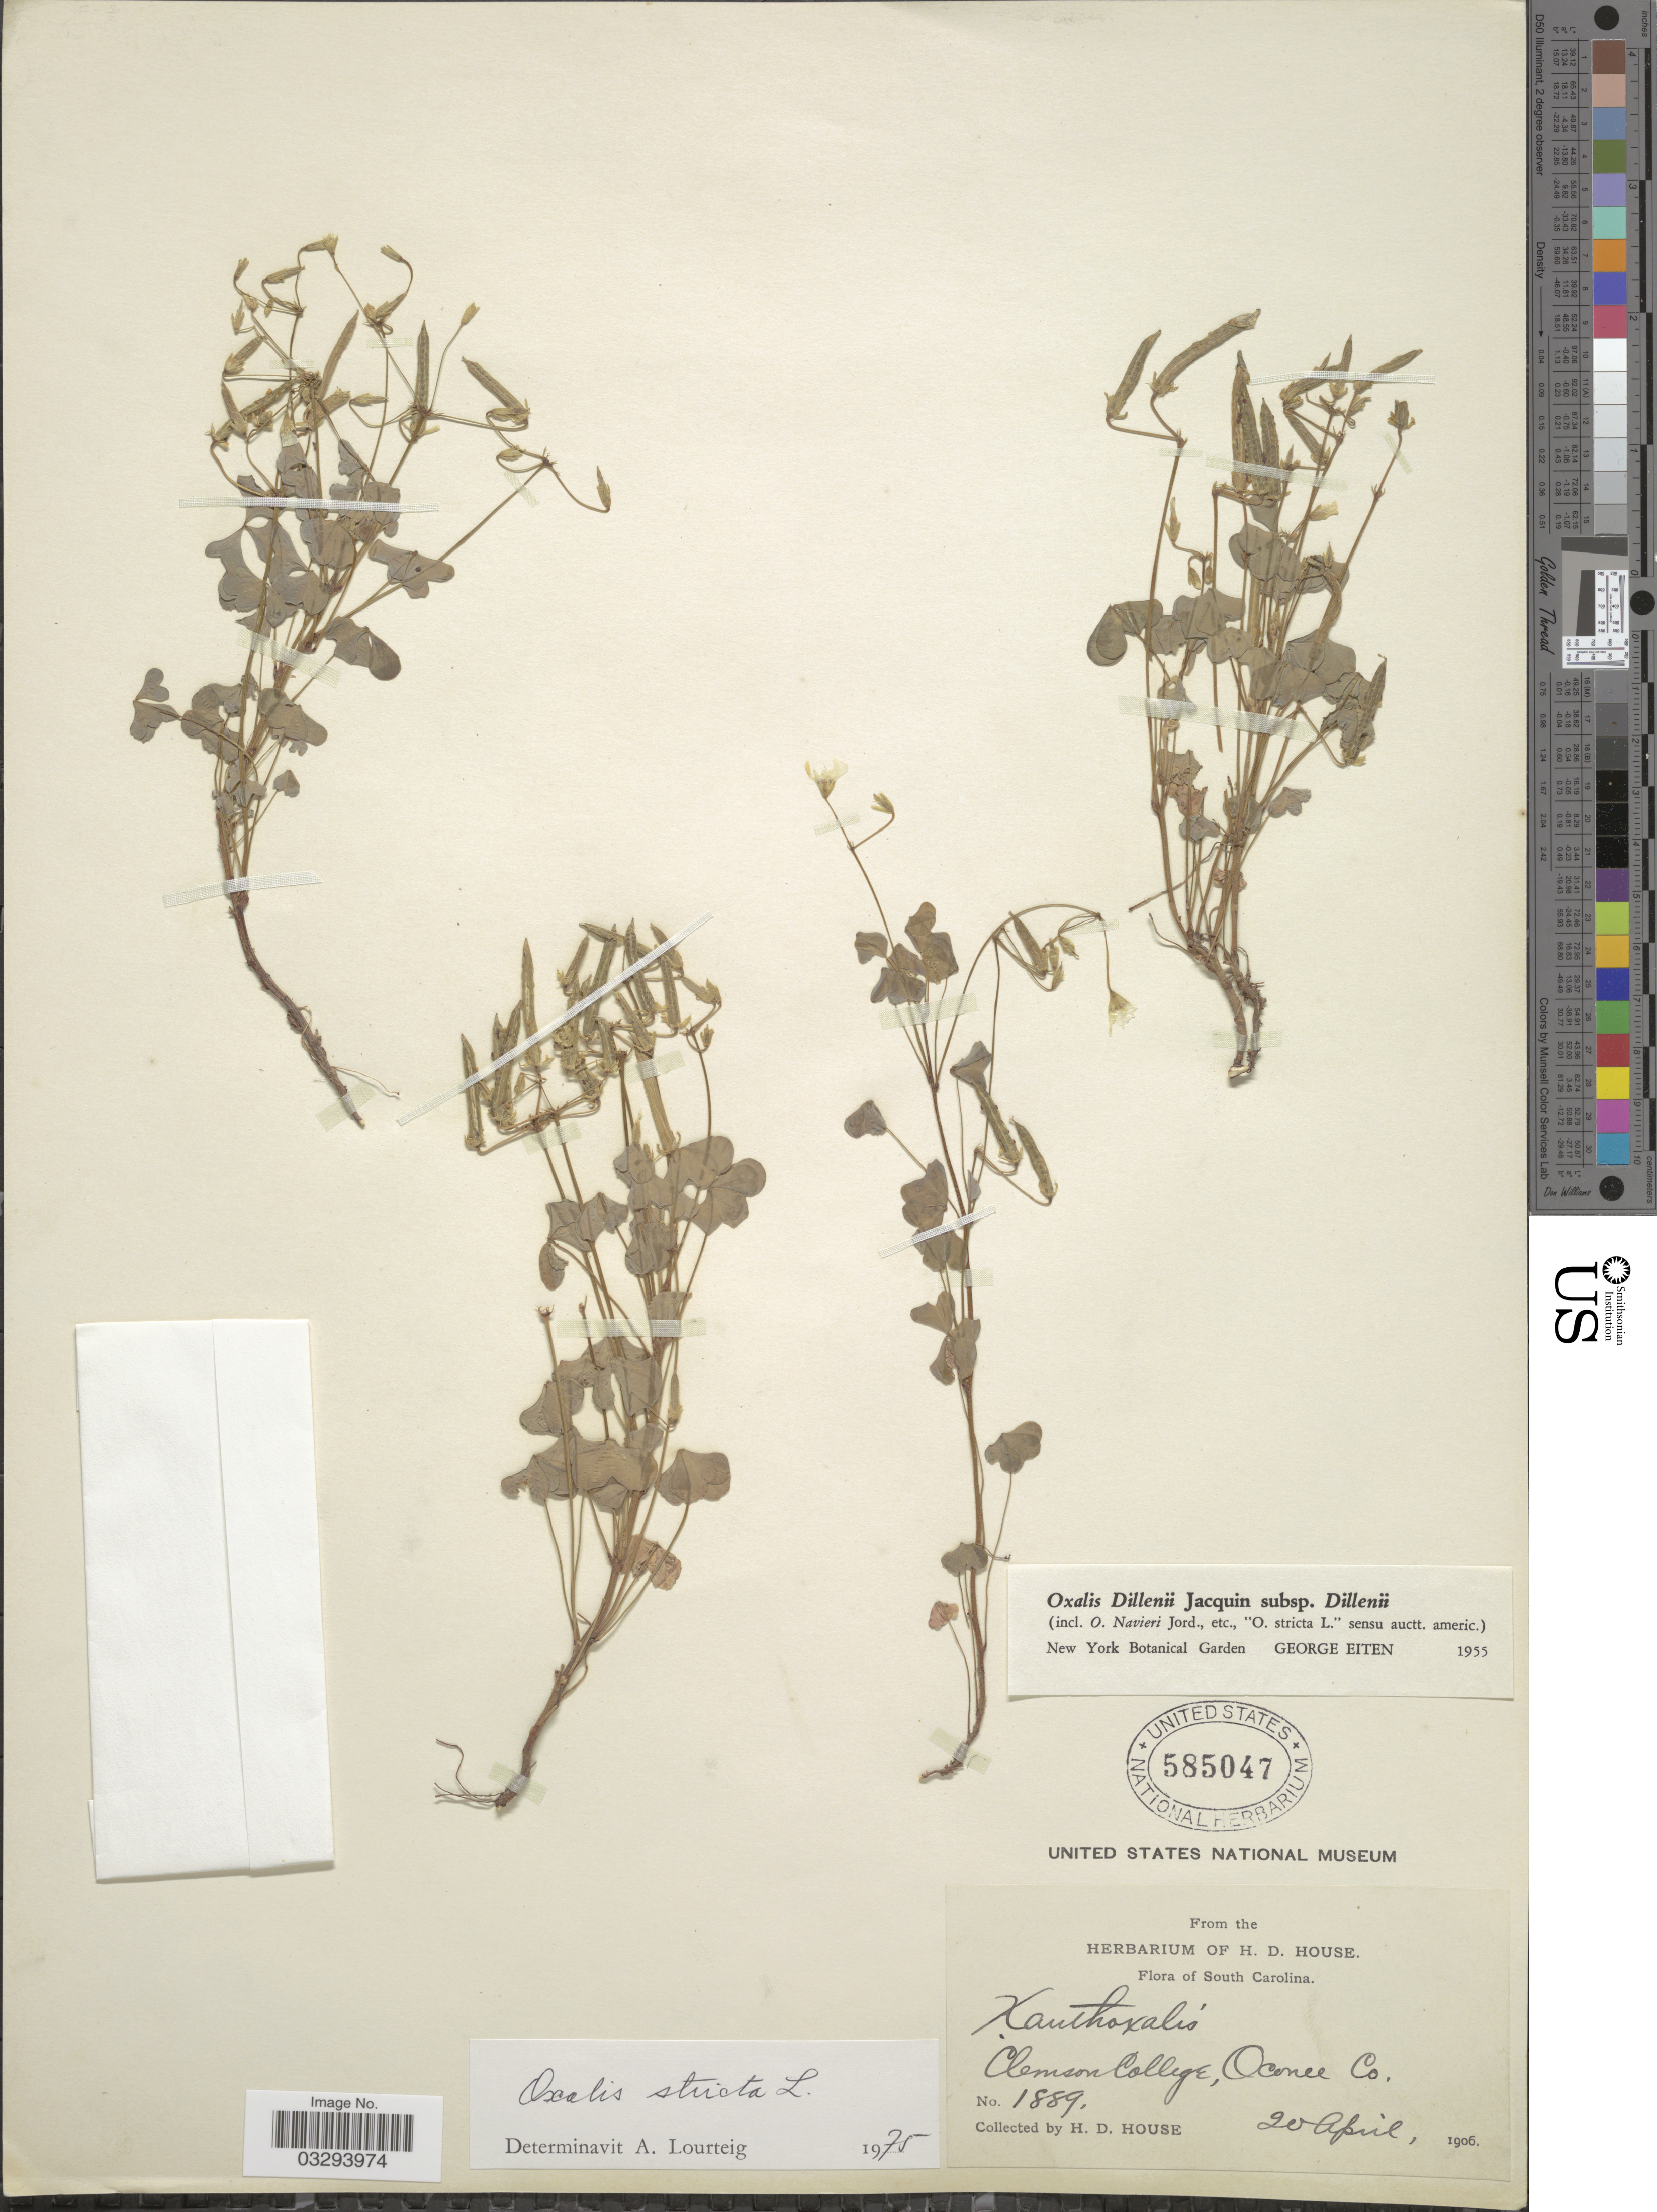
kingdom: Plantae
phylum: Tracheophyta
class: Magnoliopsida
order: Oxalidales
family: Oxalidaceae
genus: Oxalis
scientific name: Oxalis stricta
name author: L.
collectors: H. D. House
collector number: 1889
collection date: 1906-04-20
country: United States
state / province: South Carolina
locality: Clemson College, Oconee Co.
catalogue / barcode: US 585047